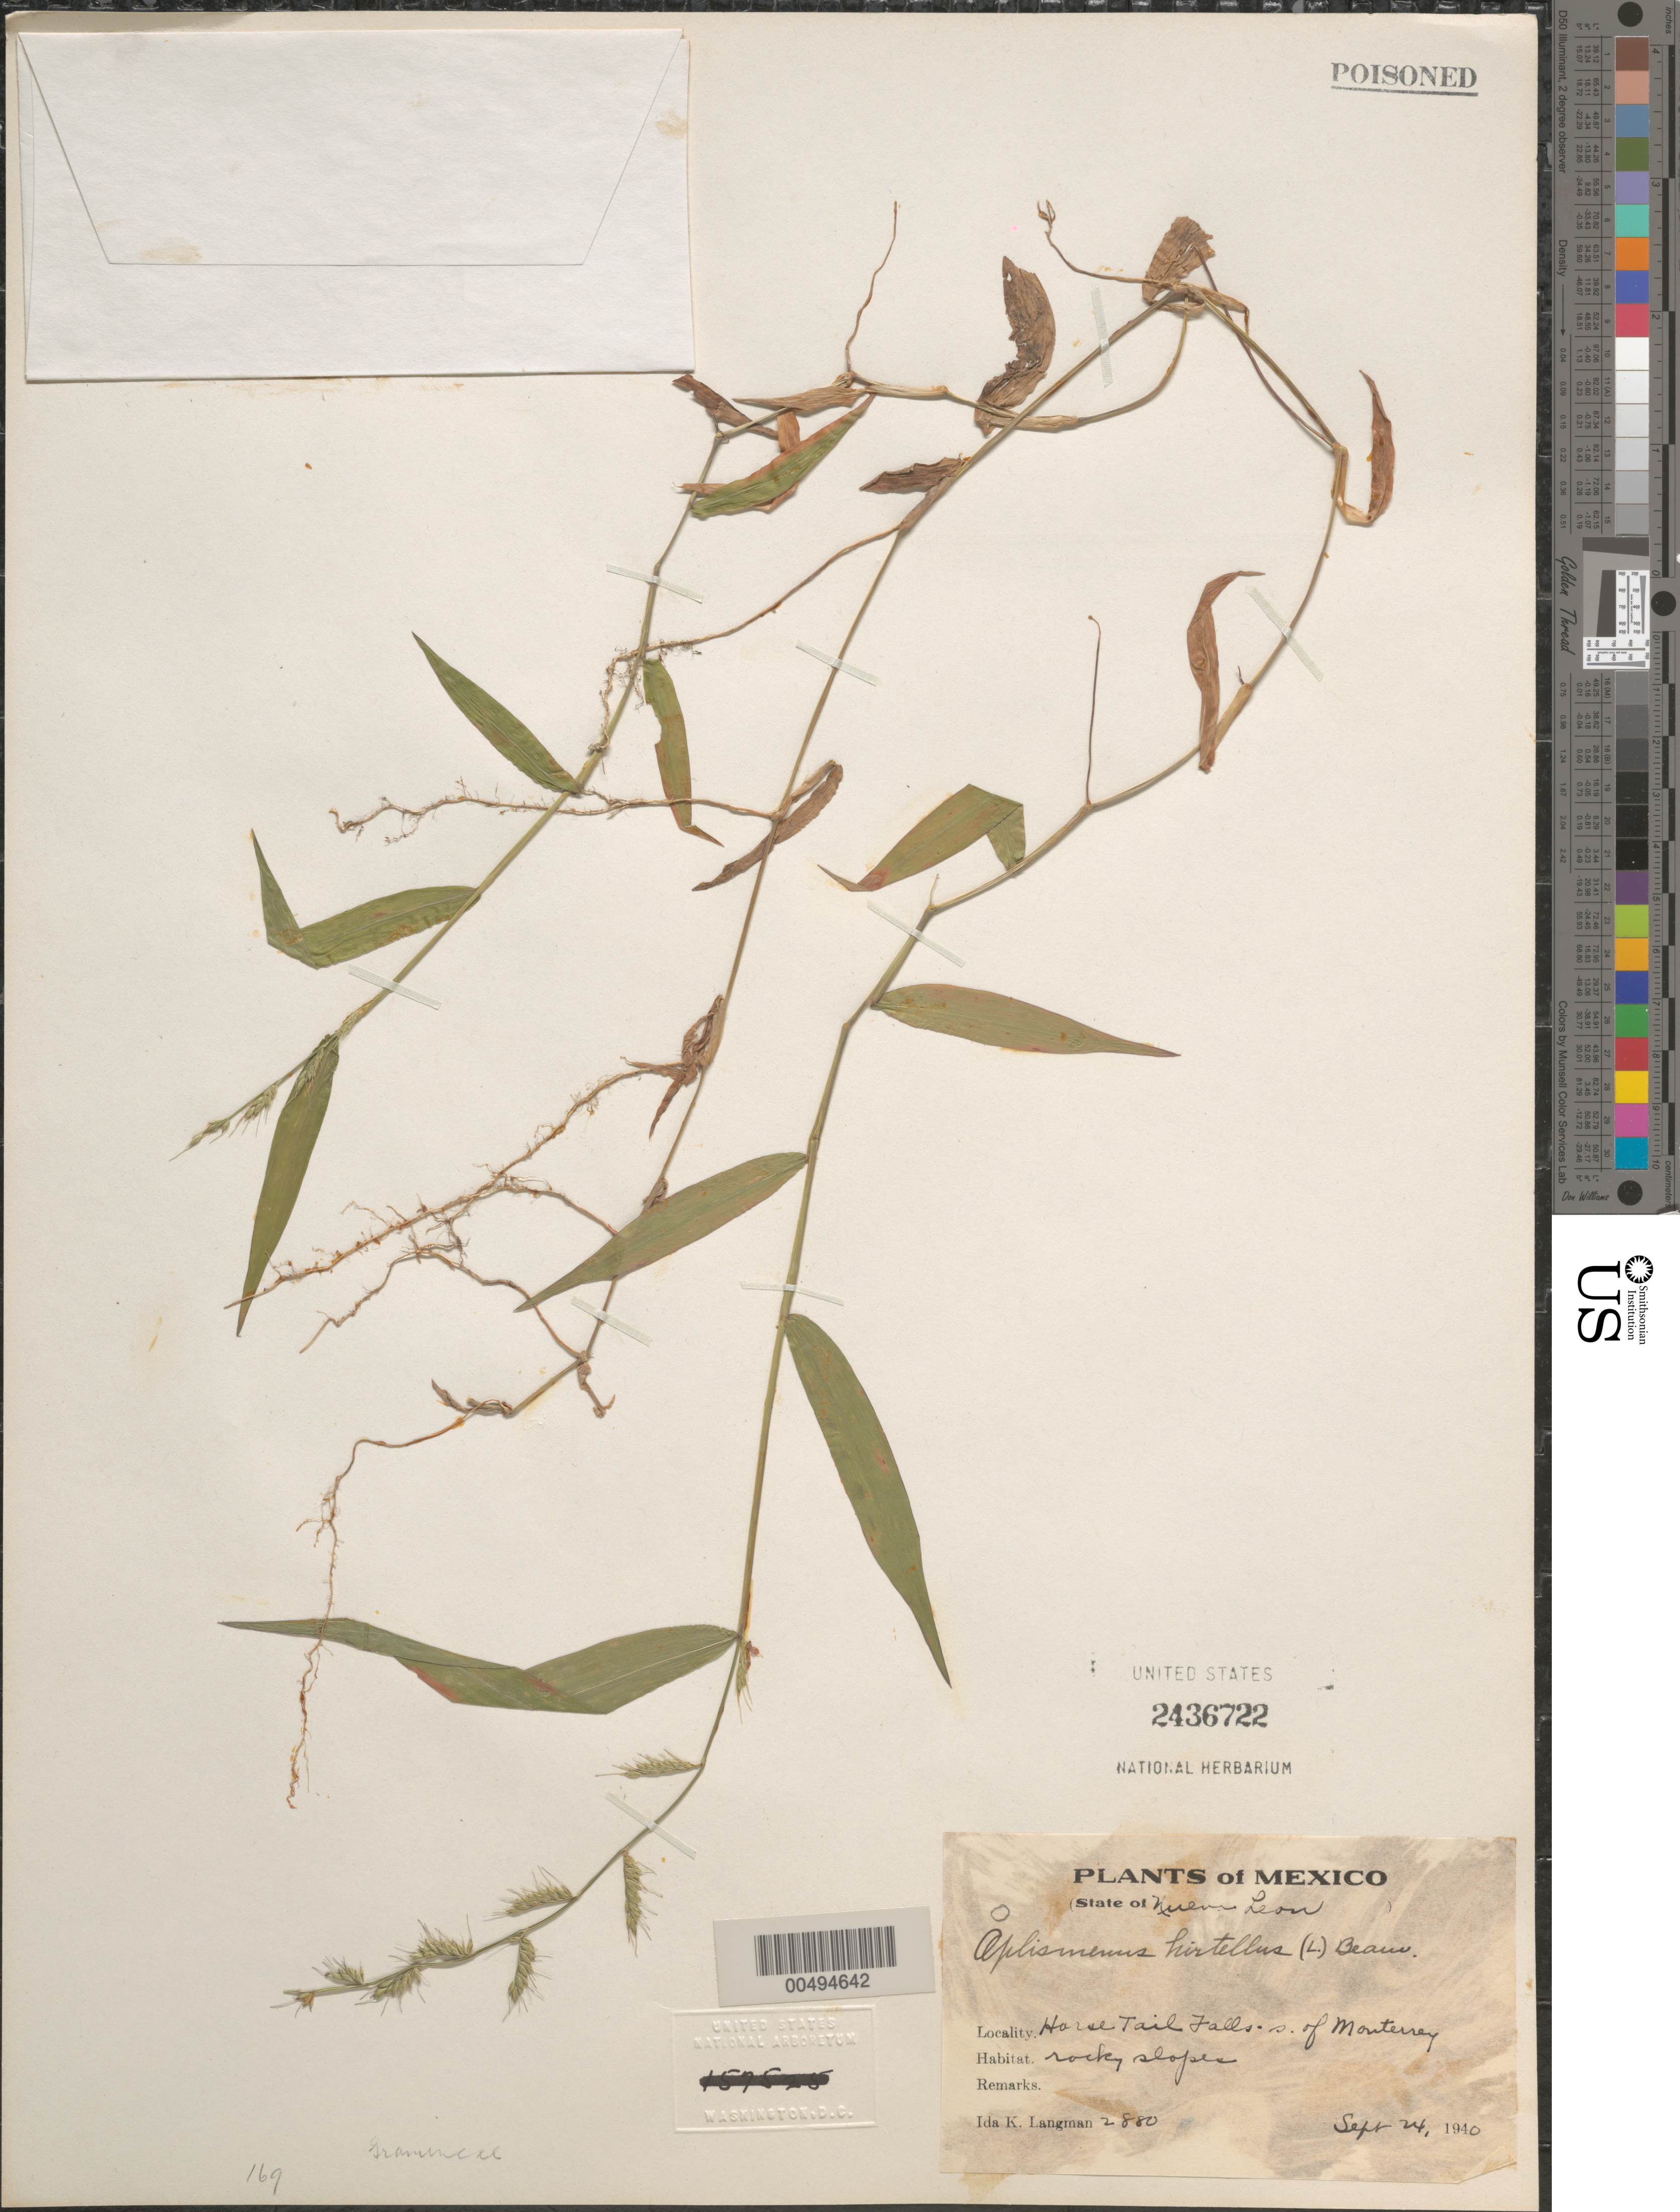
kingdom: Plantae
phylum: Tracheophyta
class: Liliopsida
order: Poales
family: Poaceae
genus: Oplismenus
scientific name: Oplismenus hirtellus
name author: (L.) P. Beauv.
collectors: I. Langman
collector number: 2880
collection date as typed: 24 Sep 1940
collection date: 1940-09-24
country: Mexico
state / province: Nuevo León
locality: Horse Tail Falls, S of Monterrey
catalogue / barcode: US 2436722